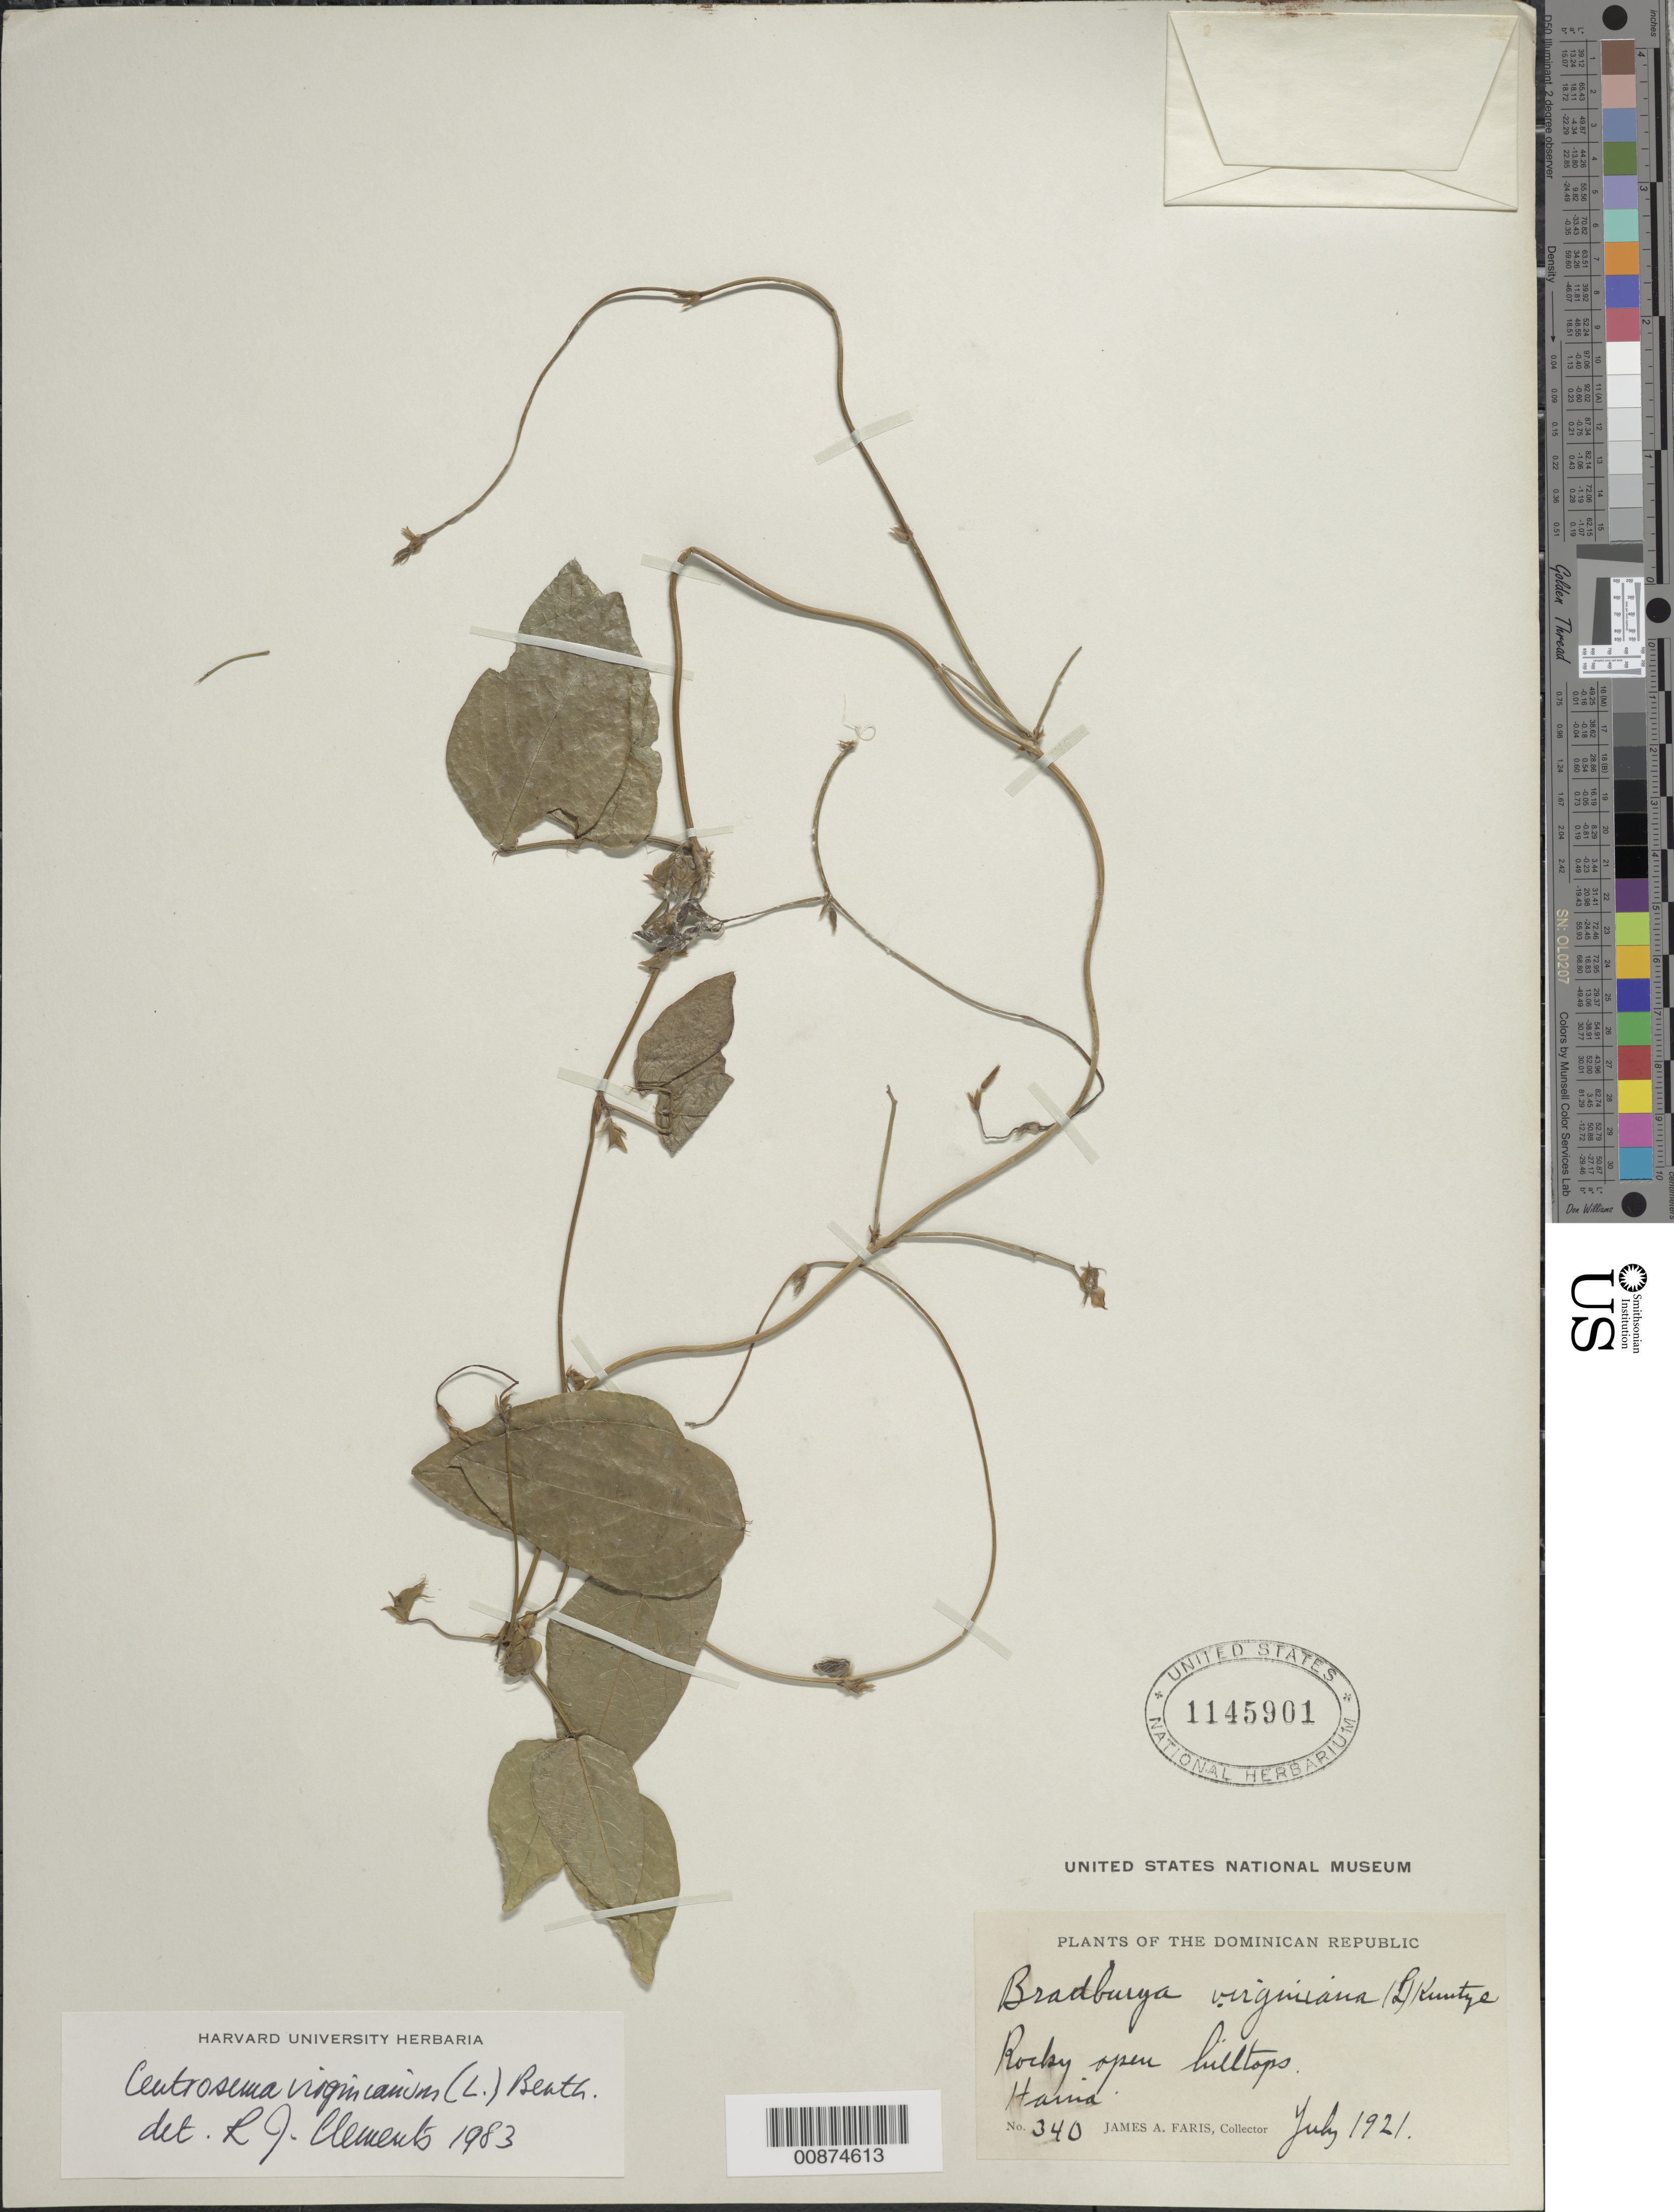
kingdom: Plantae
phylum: Tracheophyta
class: Magnoliopsida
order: Fabales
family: Fabaceae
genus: Centrosema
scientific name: Centrosema virginianum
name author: (L.) Benth.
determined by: Clements, R. J.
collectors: J. Faris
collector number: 340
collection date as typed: Jul 1921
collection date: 1921-07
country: Dominican Republic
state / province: San Cristóbal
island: Hispaniola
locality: Haina.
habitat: Rocky open hilltops.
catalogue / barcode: US 1145901